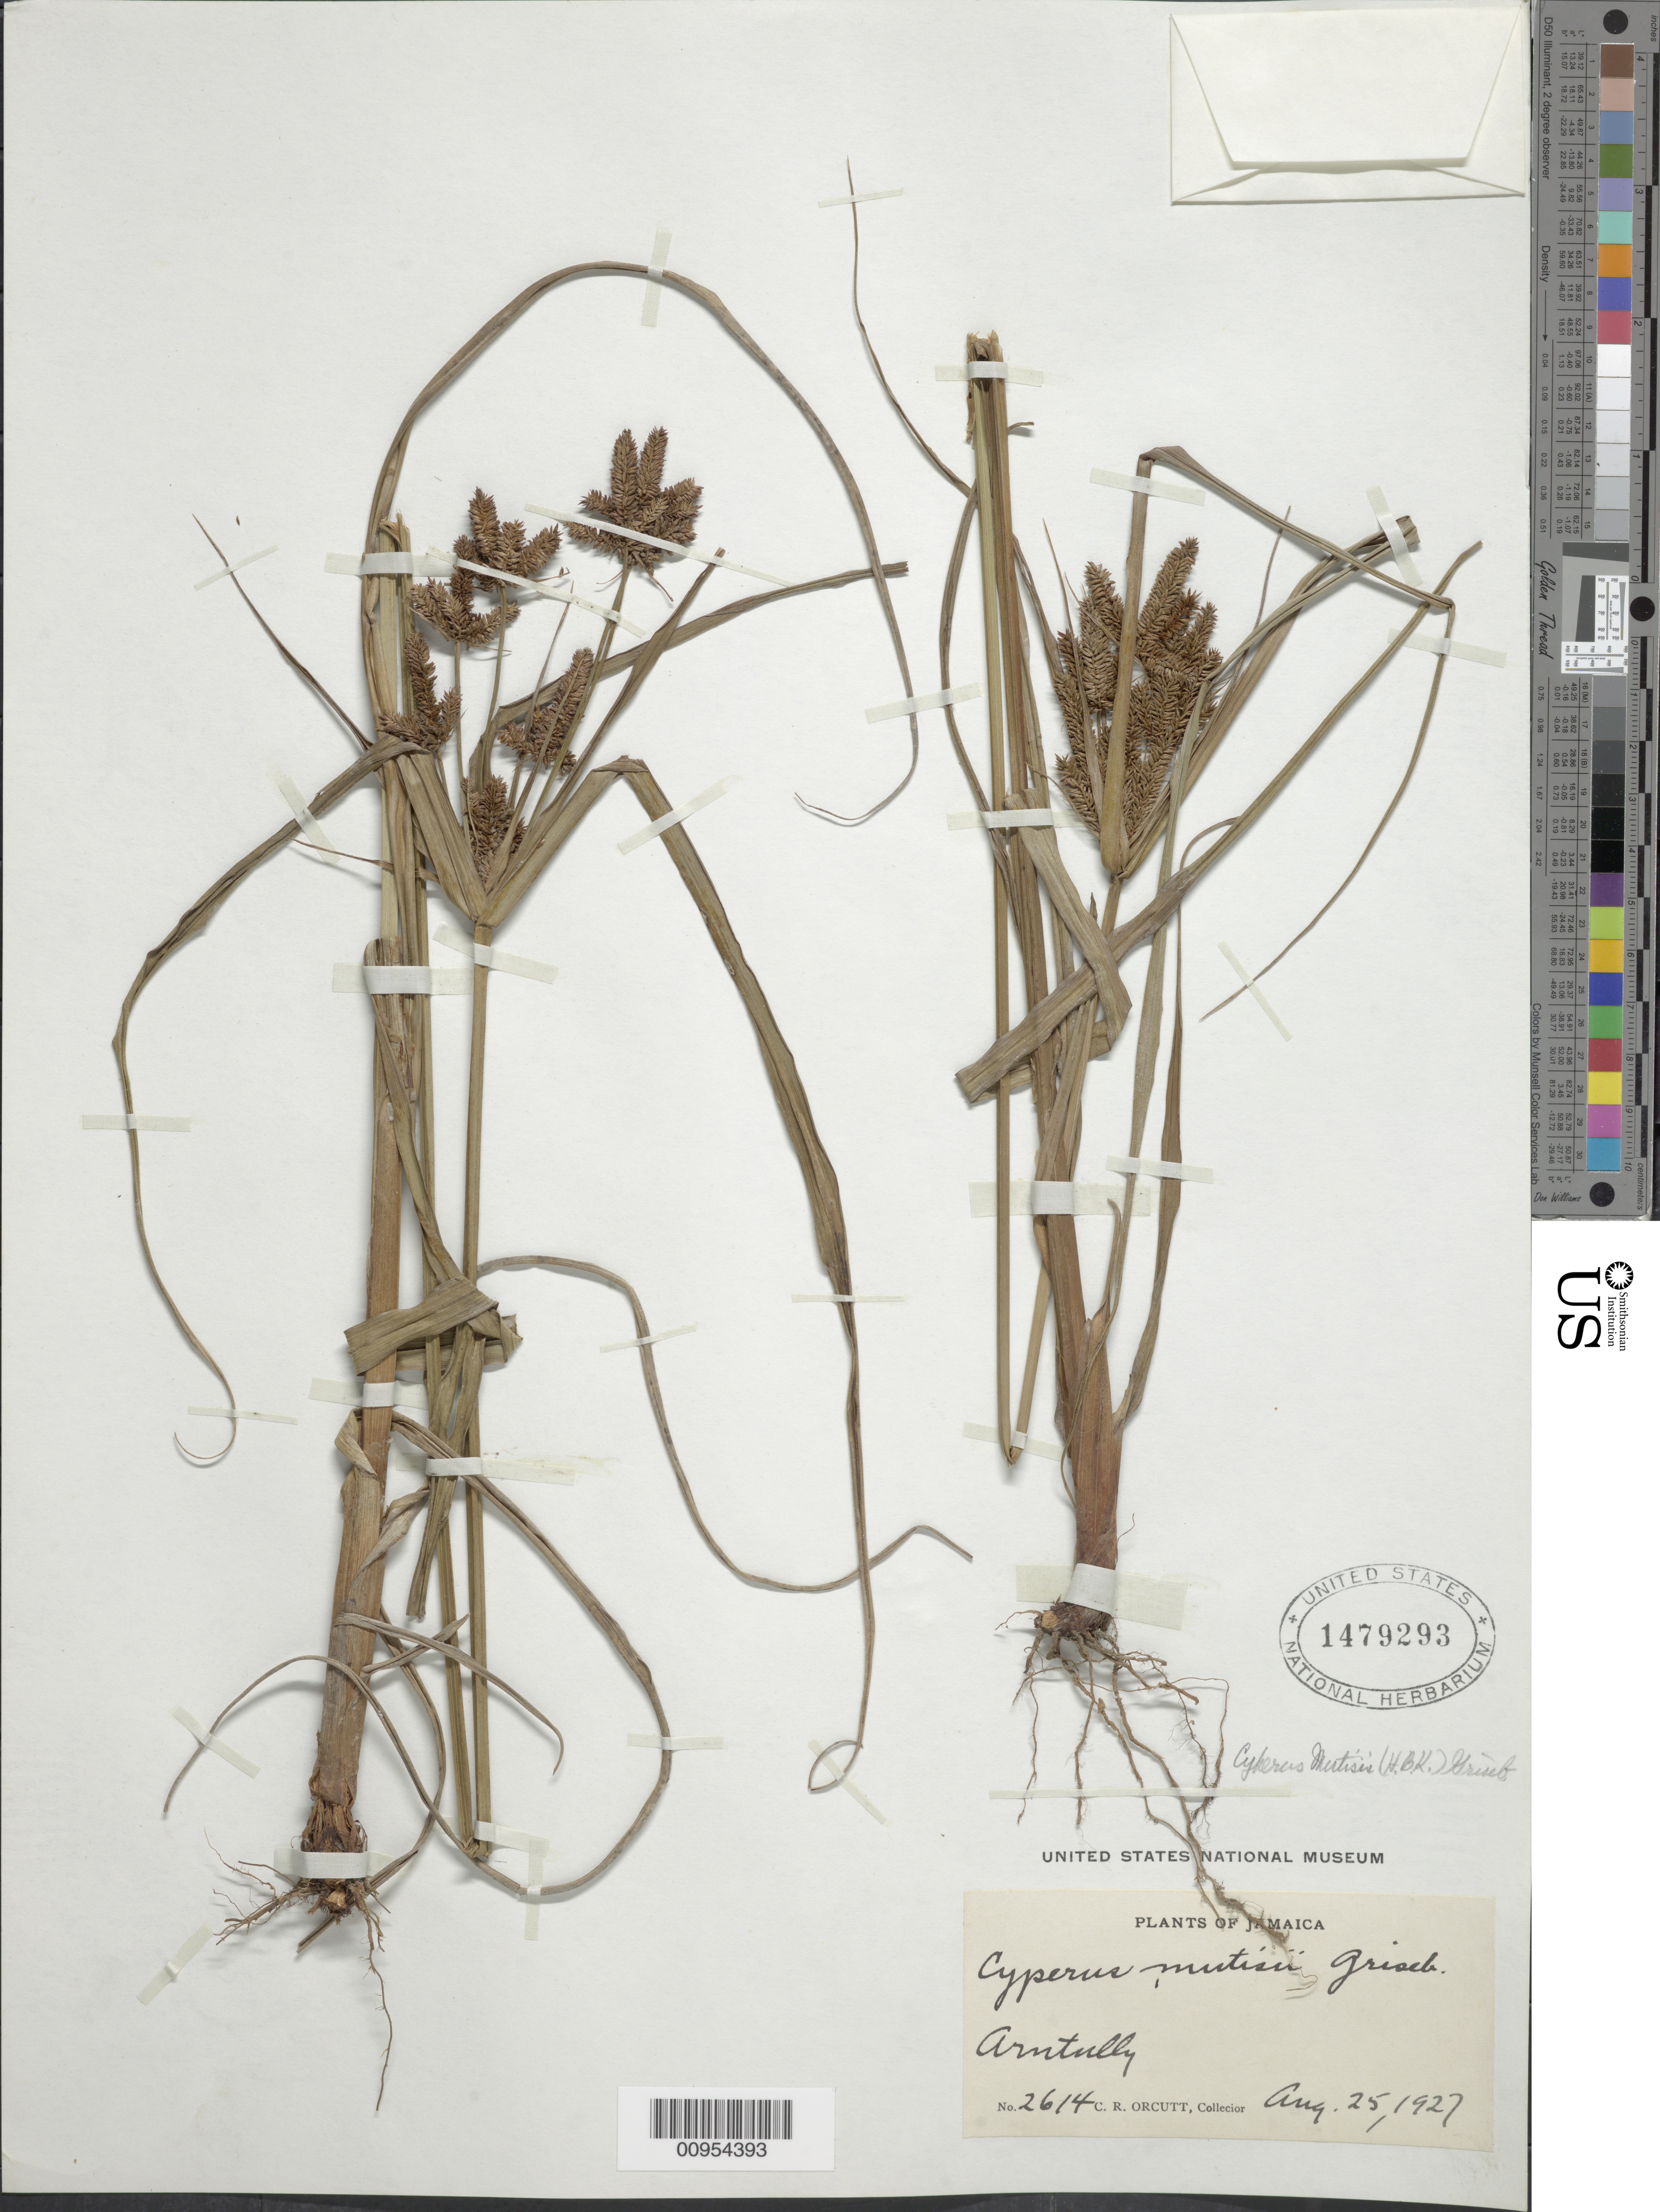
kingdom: Plantae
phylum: Tracheophyta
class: Liliopsida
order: Poales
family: Cyperaceae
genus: Cyperus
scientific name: Cyperus mutisii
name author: (Kunth) Andersson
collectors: C. R. Orcutt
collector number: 2614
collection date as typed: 25 Aug 1927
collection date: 1927-08-25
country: Jamaica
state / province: Saint Thomas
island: Jamaica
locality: Arntully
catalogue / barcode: US 1479293